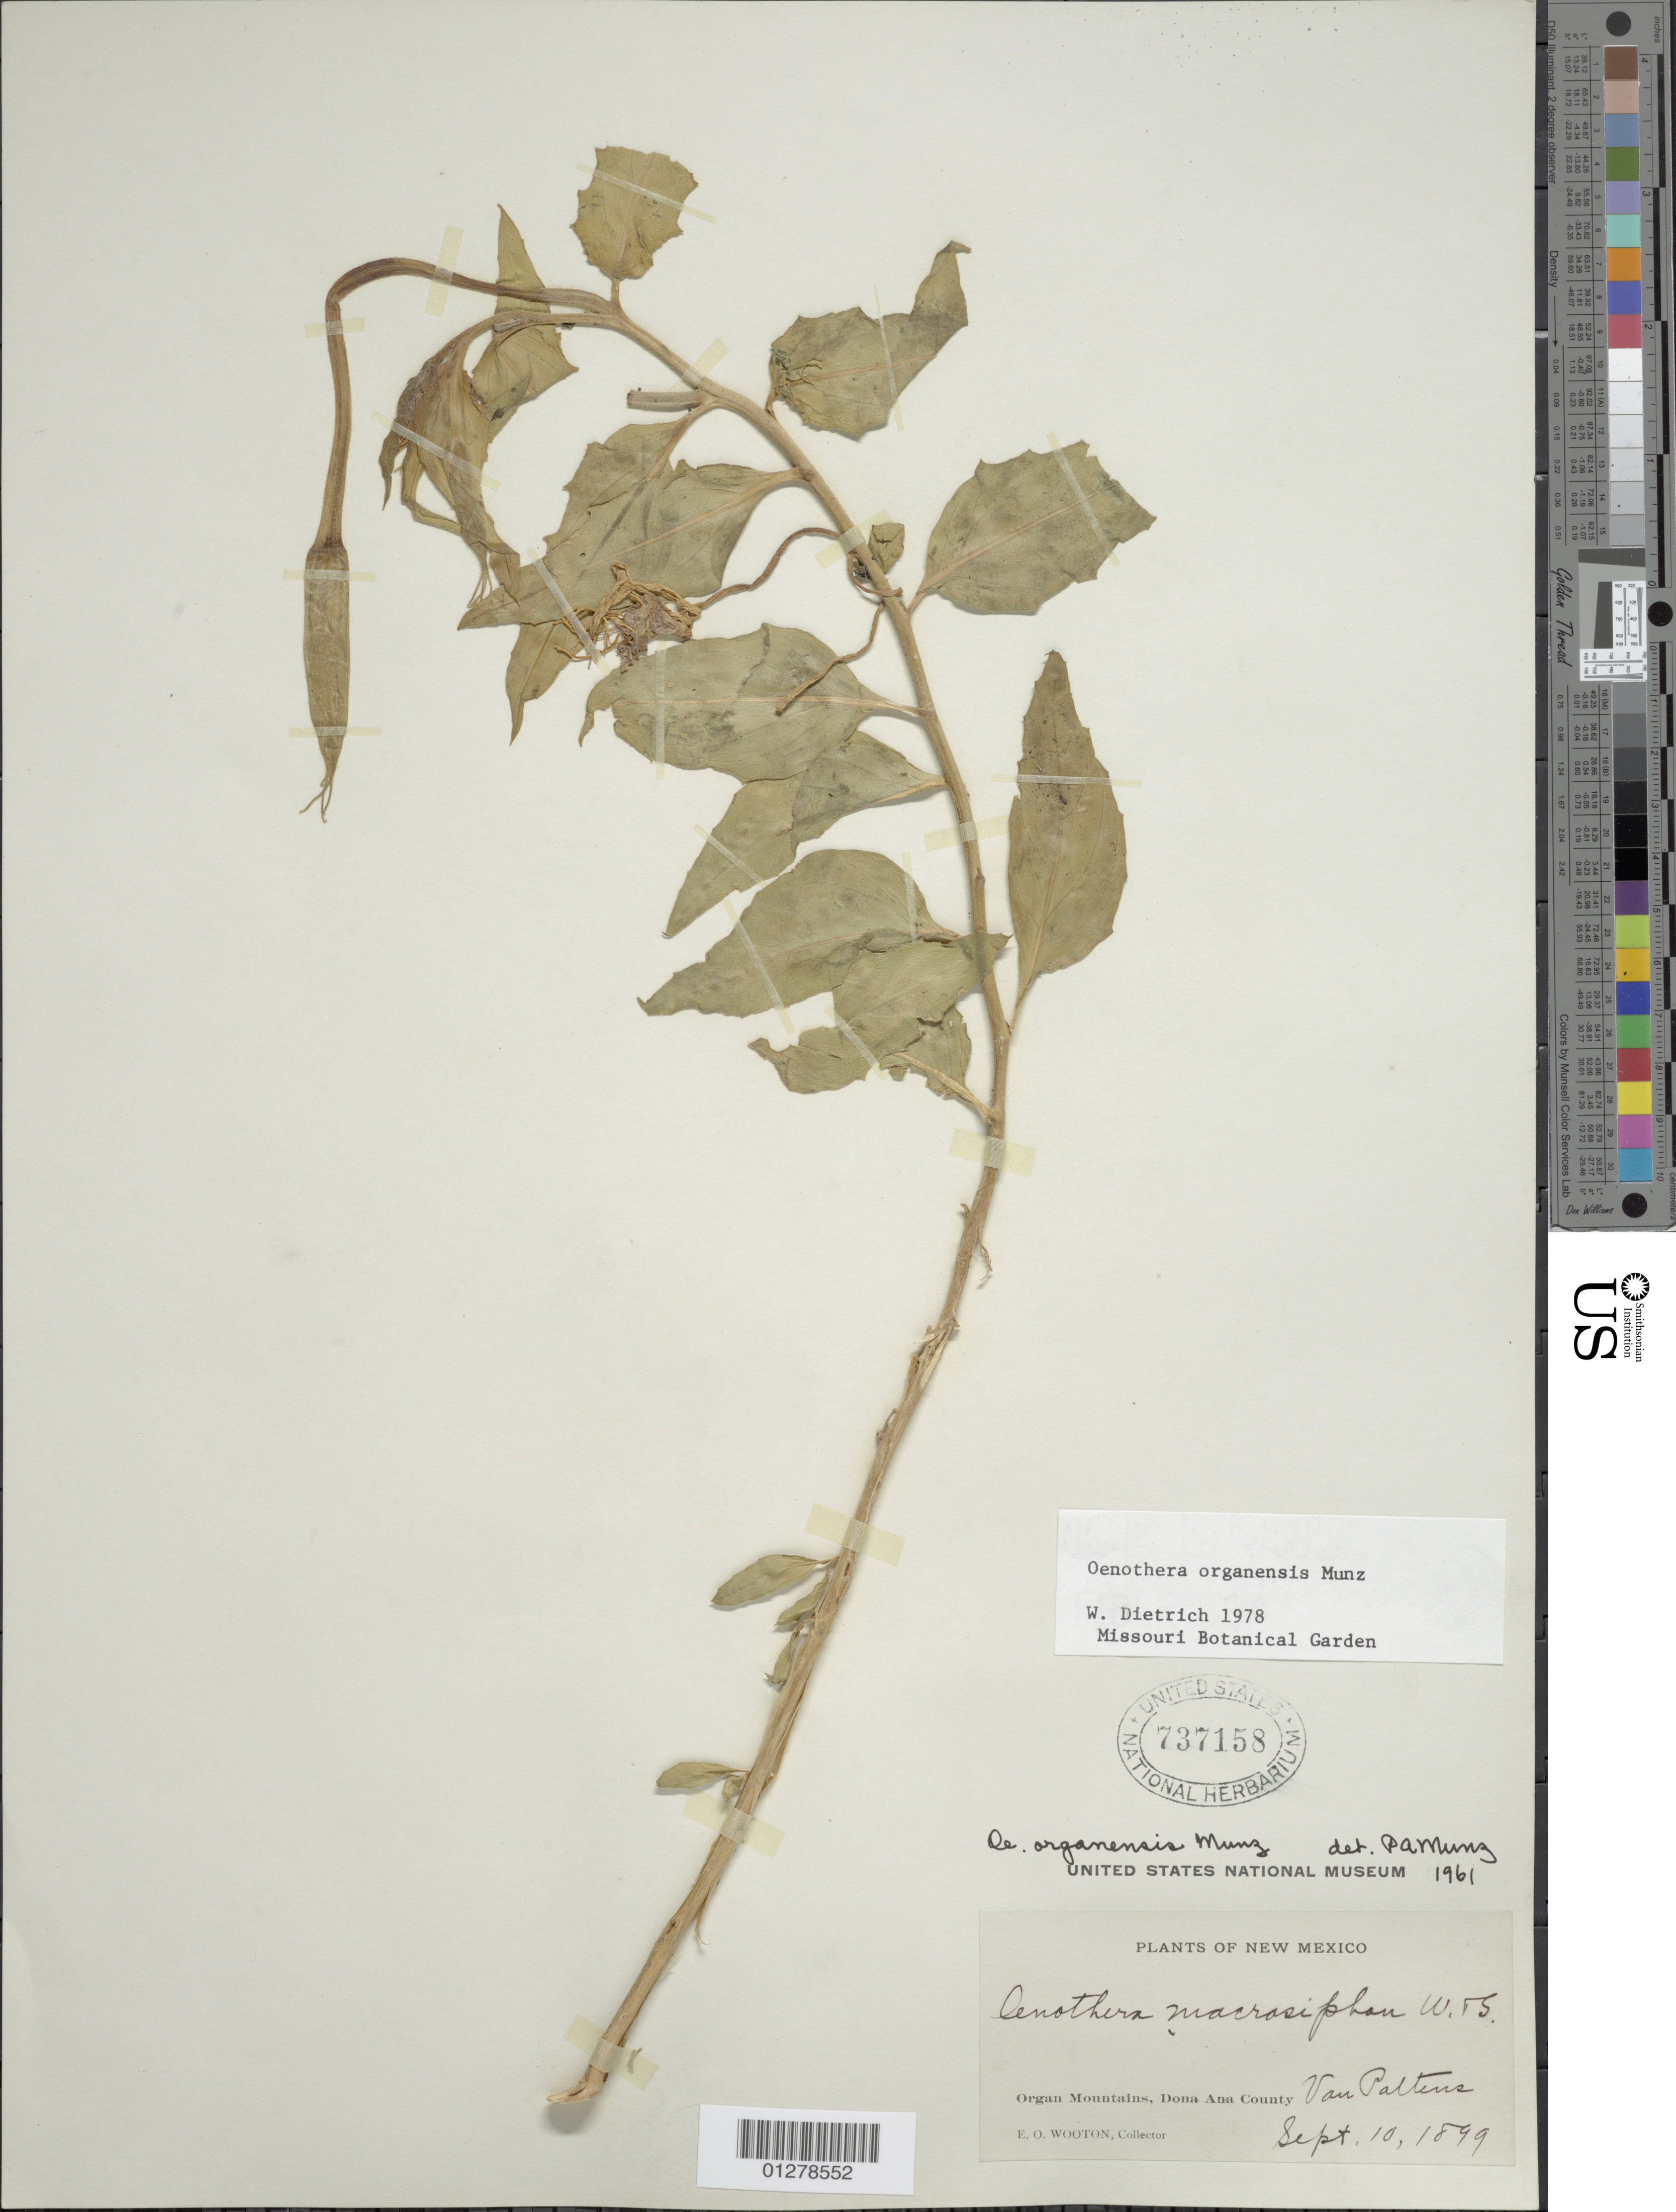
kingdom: Plantae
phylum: Tracheophyta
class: Magnoliopsida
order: Myrtales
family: Onagraceae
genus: Oenothera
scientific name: Oenothera organensis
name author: Munz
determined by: Dietrich, W.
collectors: E. O. Wooton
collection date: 1899-09-10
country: United States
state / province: New Mexico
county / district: Dona Ana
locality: Organ mts., Van Pattens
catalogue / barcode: US 737158